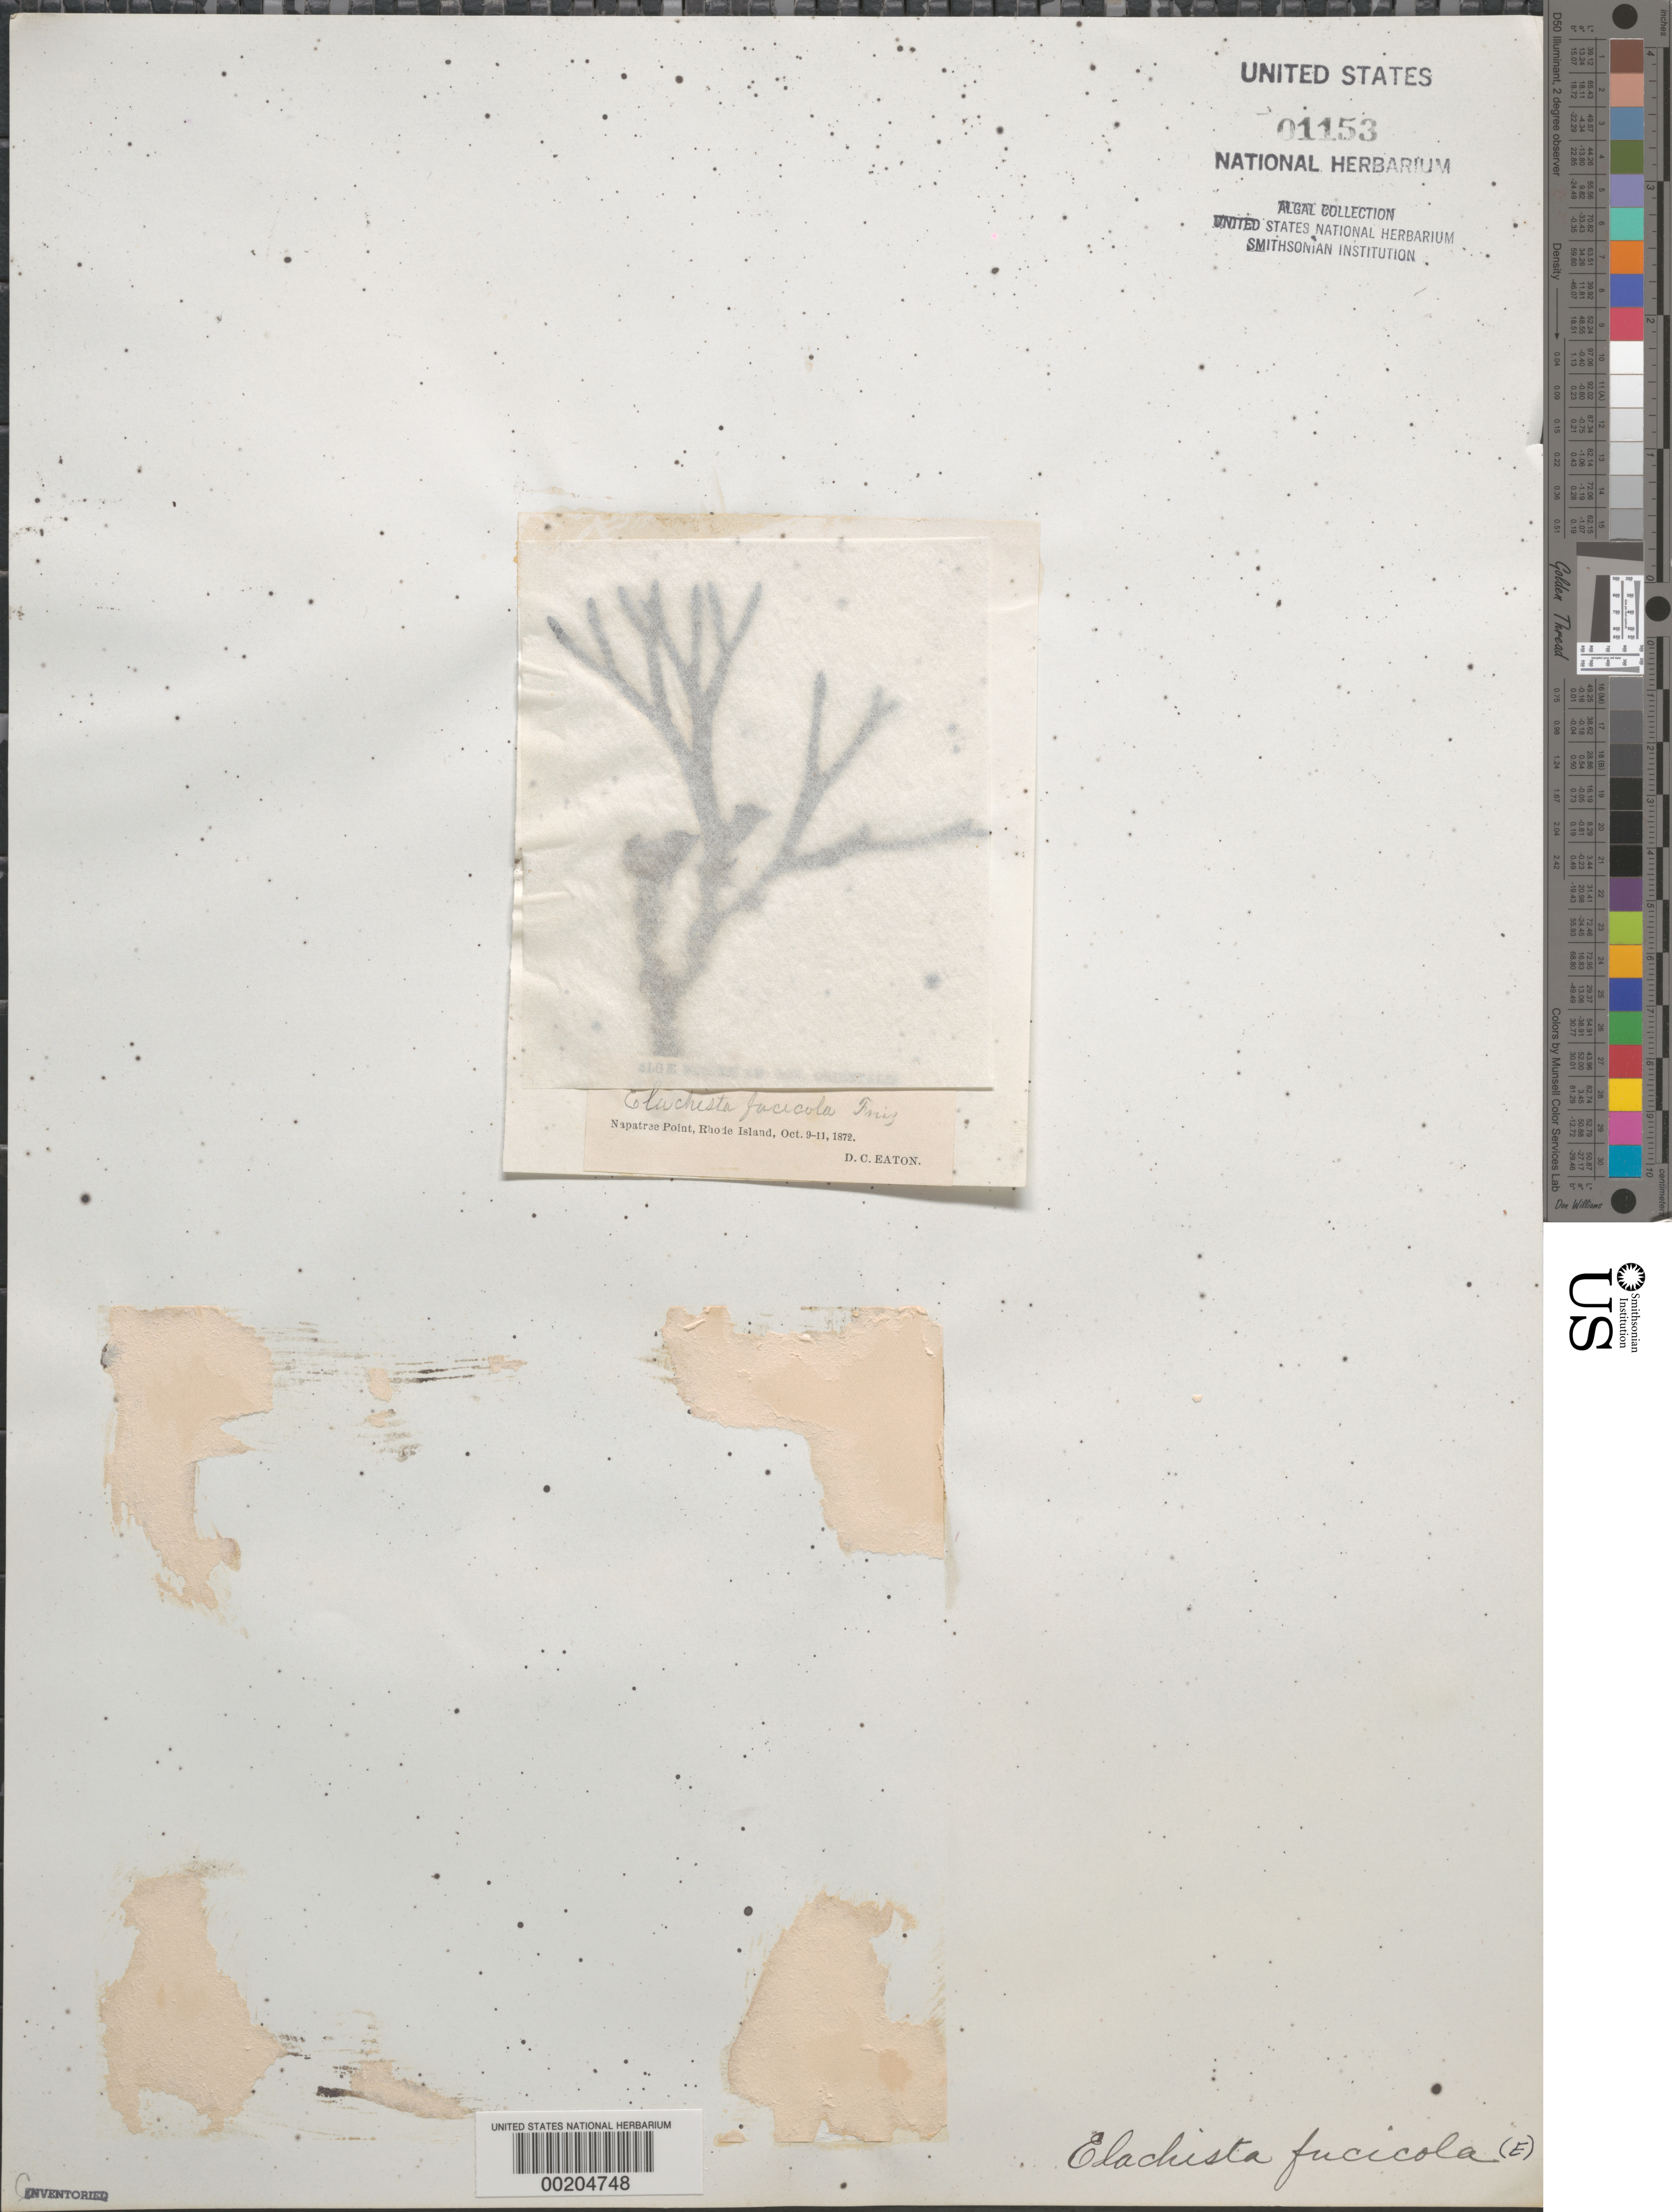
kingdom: Chromista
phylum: Ochrophyta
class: Phaeophyceae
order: Ectocarpales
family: Chordariaceae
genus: Elachista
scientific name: Elachista fucicola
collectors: D. C. Eaton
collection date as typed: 09 Oct 1872 to 11 Oct 1872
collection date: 1872-10-09/1872-10-11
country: United States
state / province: Rhode Island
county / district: Washington County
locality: Napatree Point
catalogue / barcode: US 1153